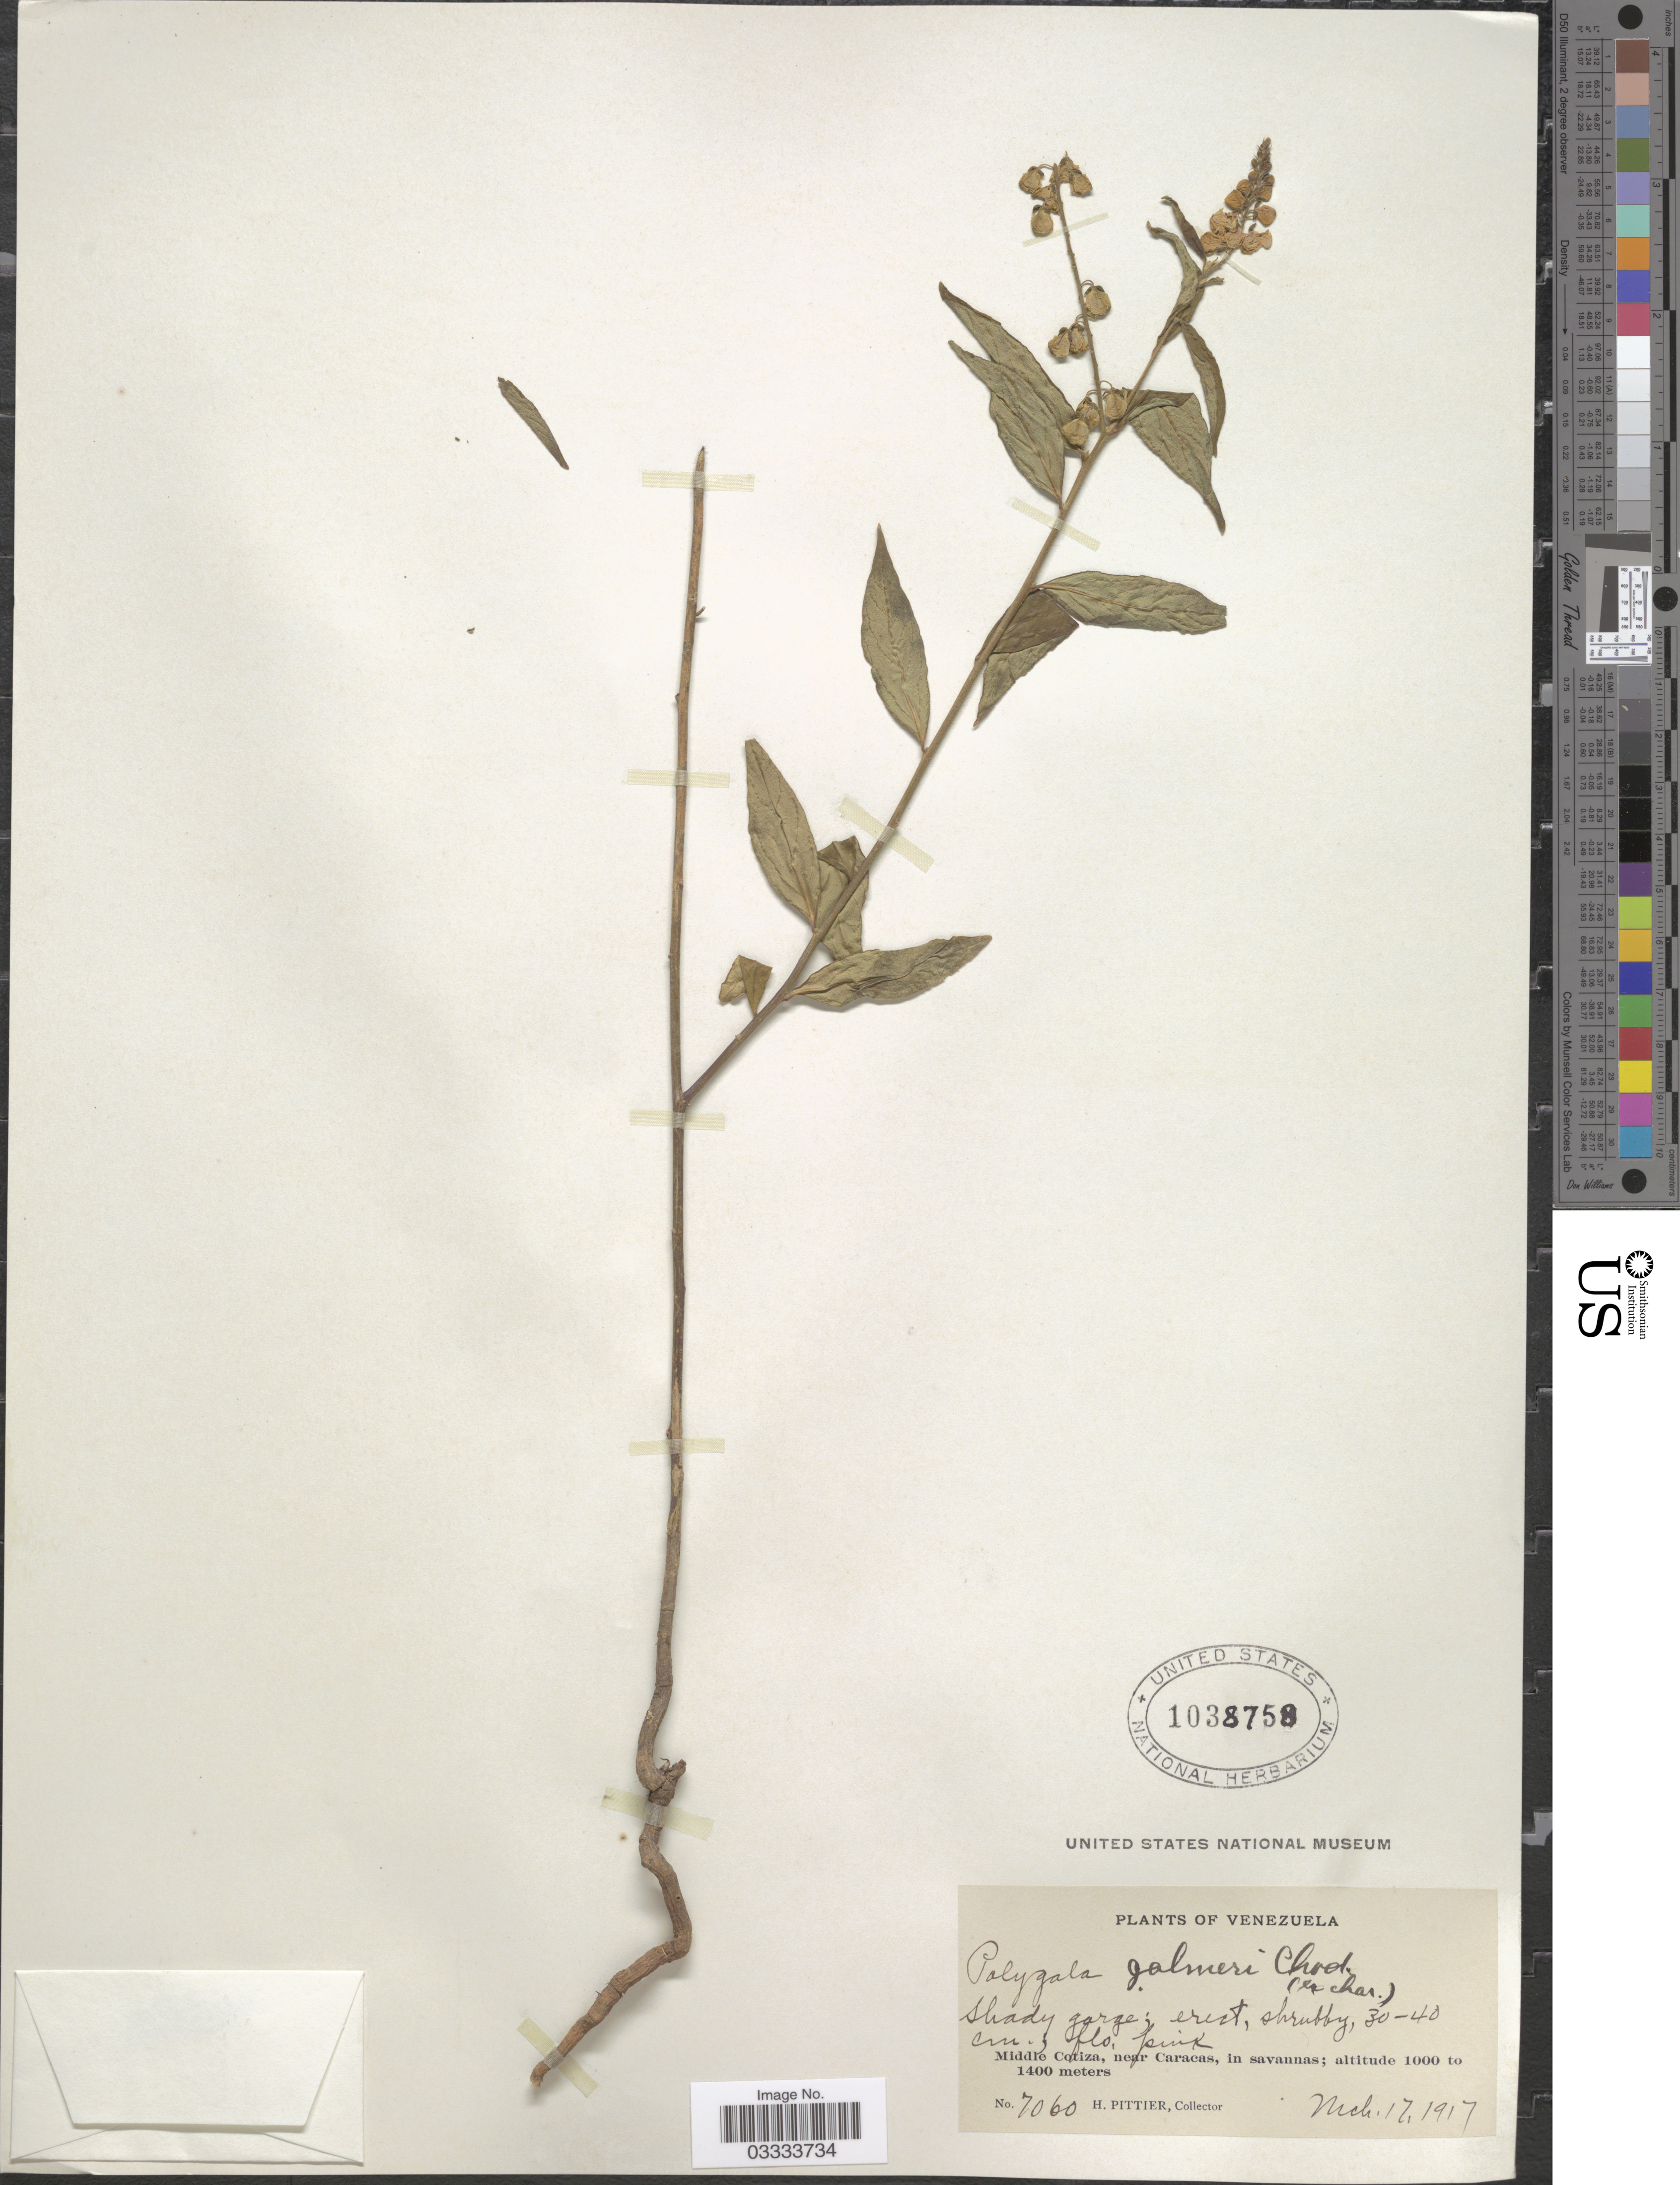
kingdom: Plantae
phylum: Tracheophyta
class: Magnoliopsida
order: Fabales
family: Polygalaceae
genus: Asemeia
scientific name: Asemeia galmeri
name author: (Chodat) J.F.B. Pastore & J.R. Abbott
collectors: H. F. Pittier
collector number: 7060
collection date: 1917-03-07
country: Venezuela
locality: Middle Cotiza, near Caracas.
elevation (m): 1000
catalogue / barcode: US 1038758